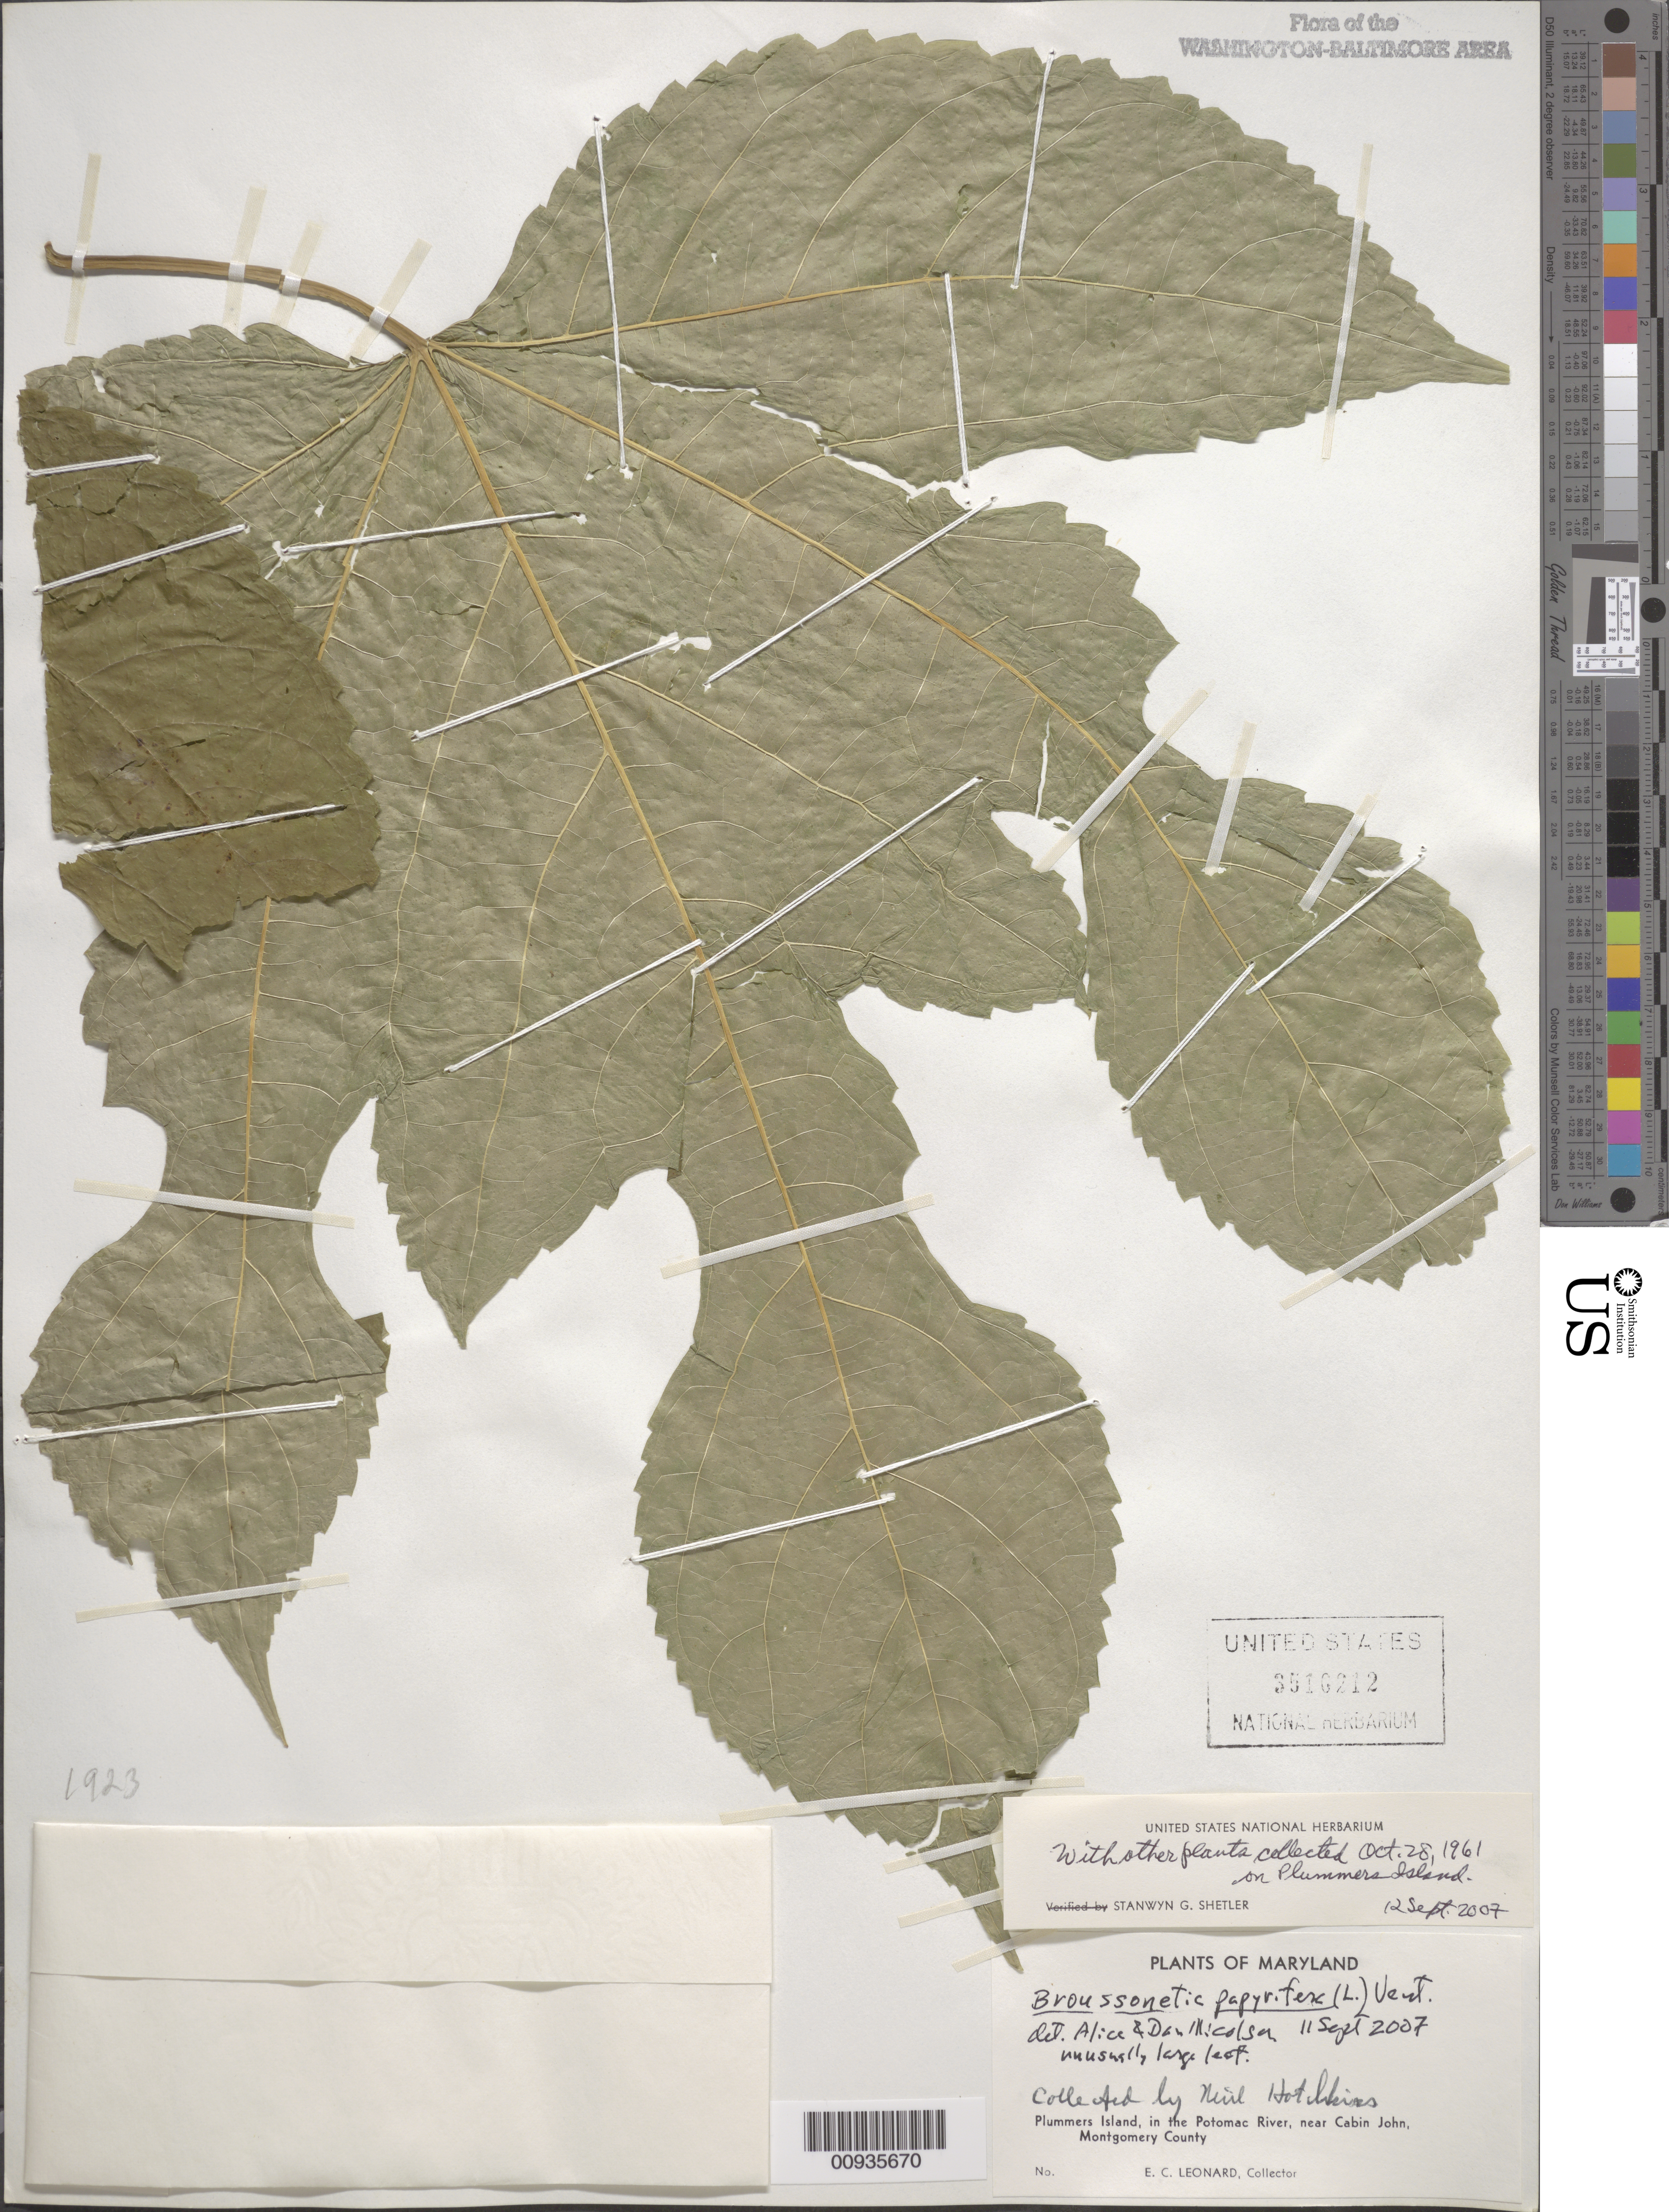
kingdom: Plantae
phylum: Tracheophyta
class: Magnoliopsida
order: Rosales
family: Moraceae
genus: Broussonetia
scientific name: Broussonetia papyrifera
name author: (L.) L'Hér. ex Vent.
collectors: E. C. Leonard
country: United States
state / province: Maryland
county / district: Montgomery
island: Plummers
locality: Plummers Island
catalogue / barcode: US 3510212